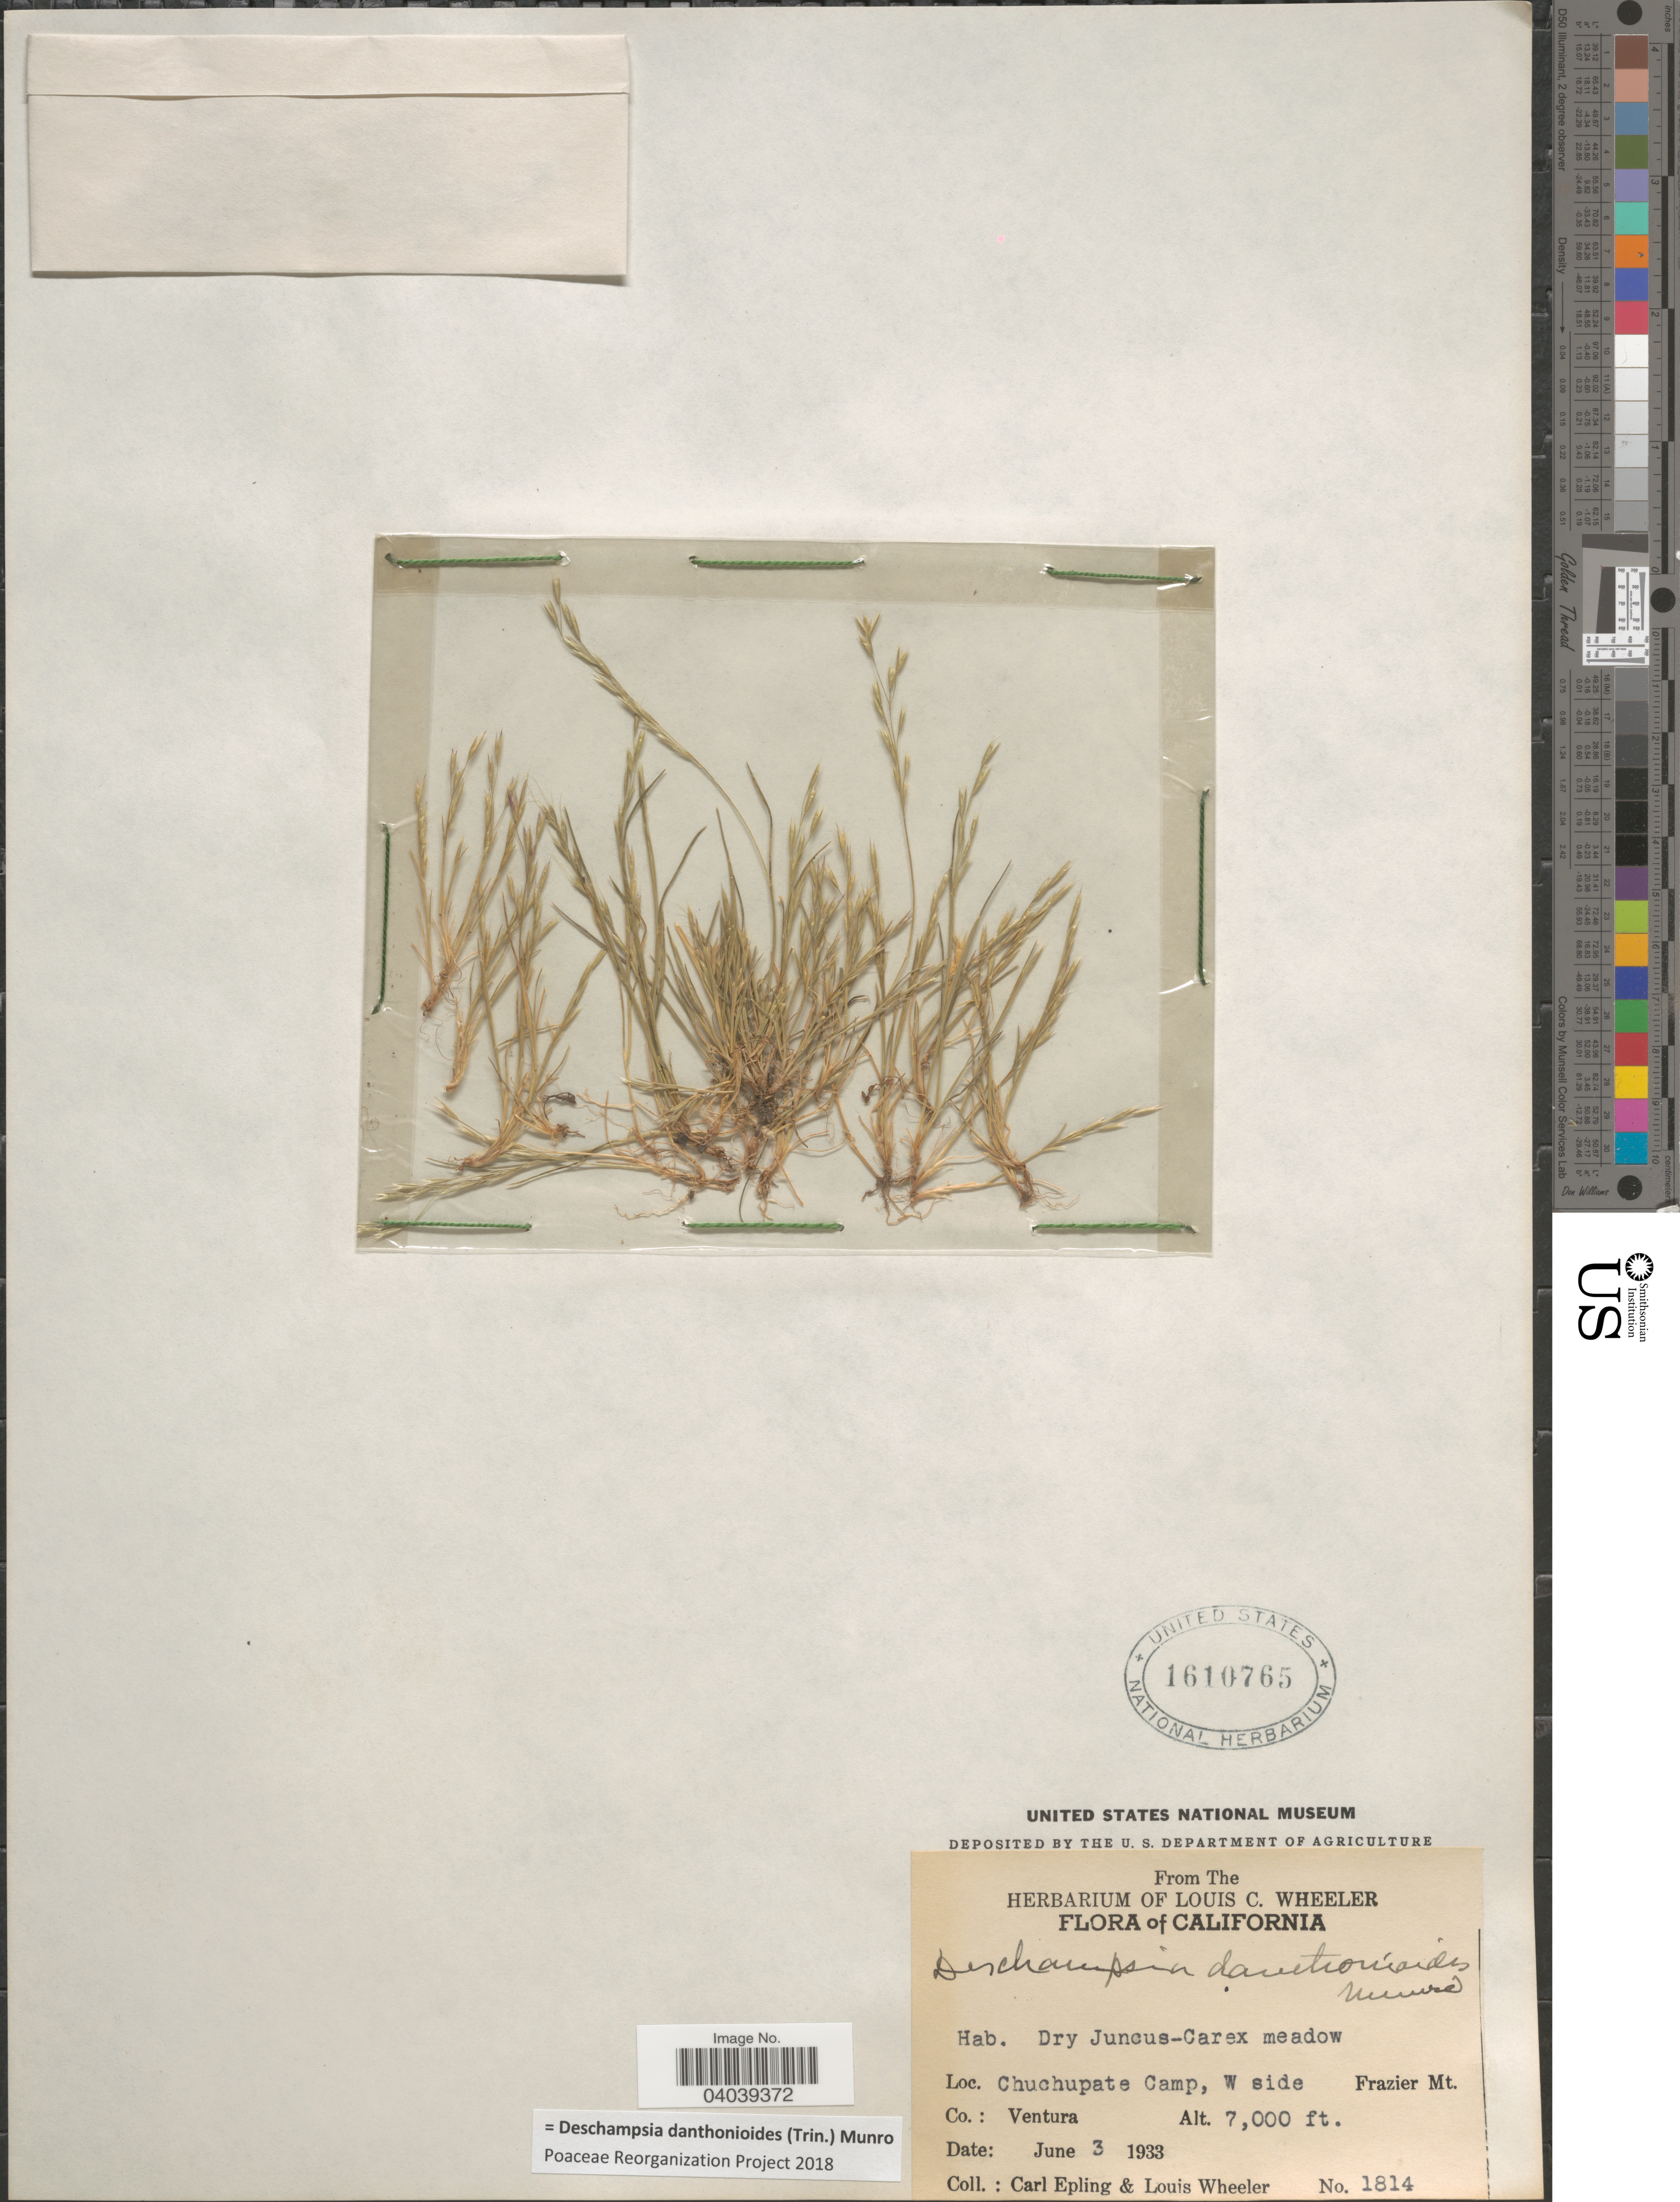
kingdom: Plantae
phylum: Tracheophyta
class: Liliopsida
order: Poales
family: Poaceae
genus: Deschampsia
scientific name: Deschampsia danthonioides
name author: (Trin.) Munro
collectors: C. C. Epling & L. C. Wheeler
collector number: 1814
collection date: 1933-06-03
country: United States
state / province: California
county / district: Ventura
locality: Chuchupate Camp, W side Frazier Mt. Co.: Ventura.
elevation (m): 2134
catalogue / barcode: US 1610765